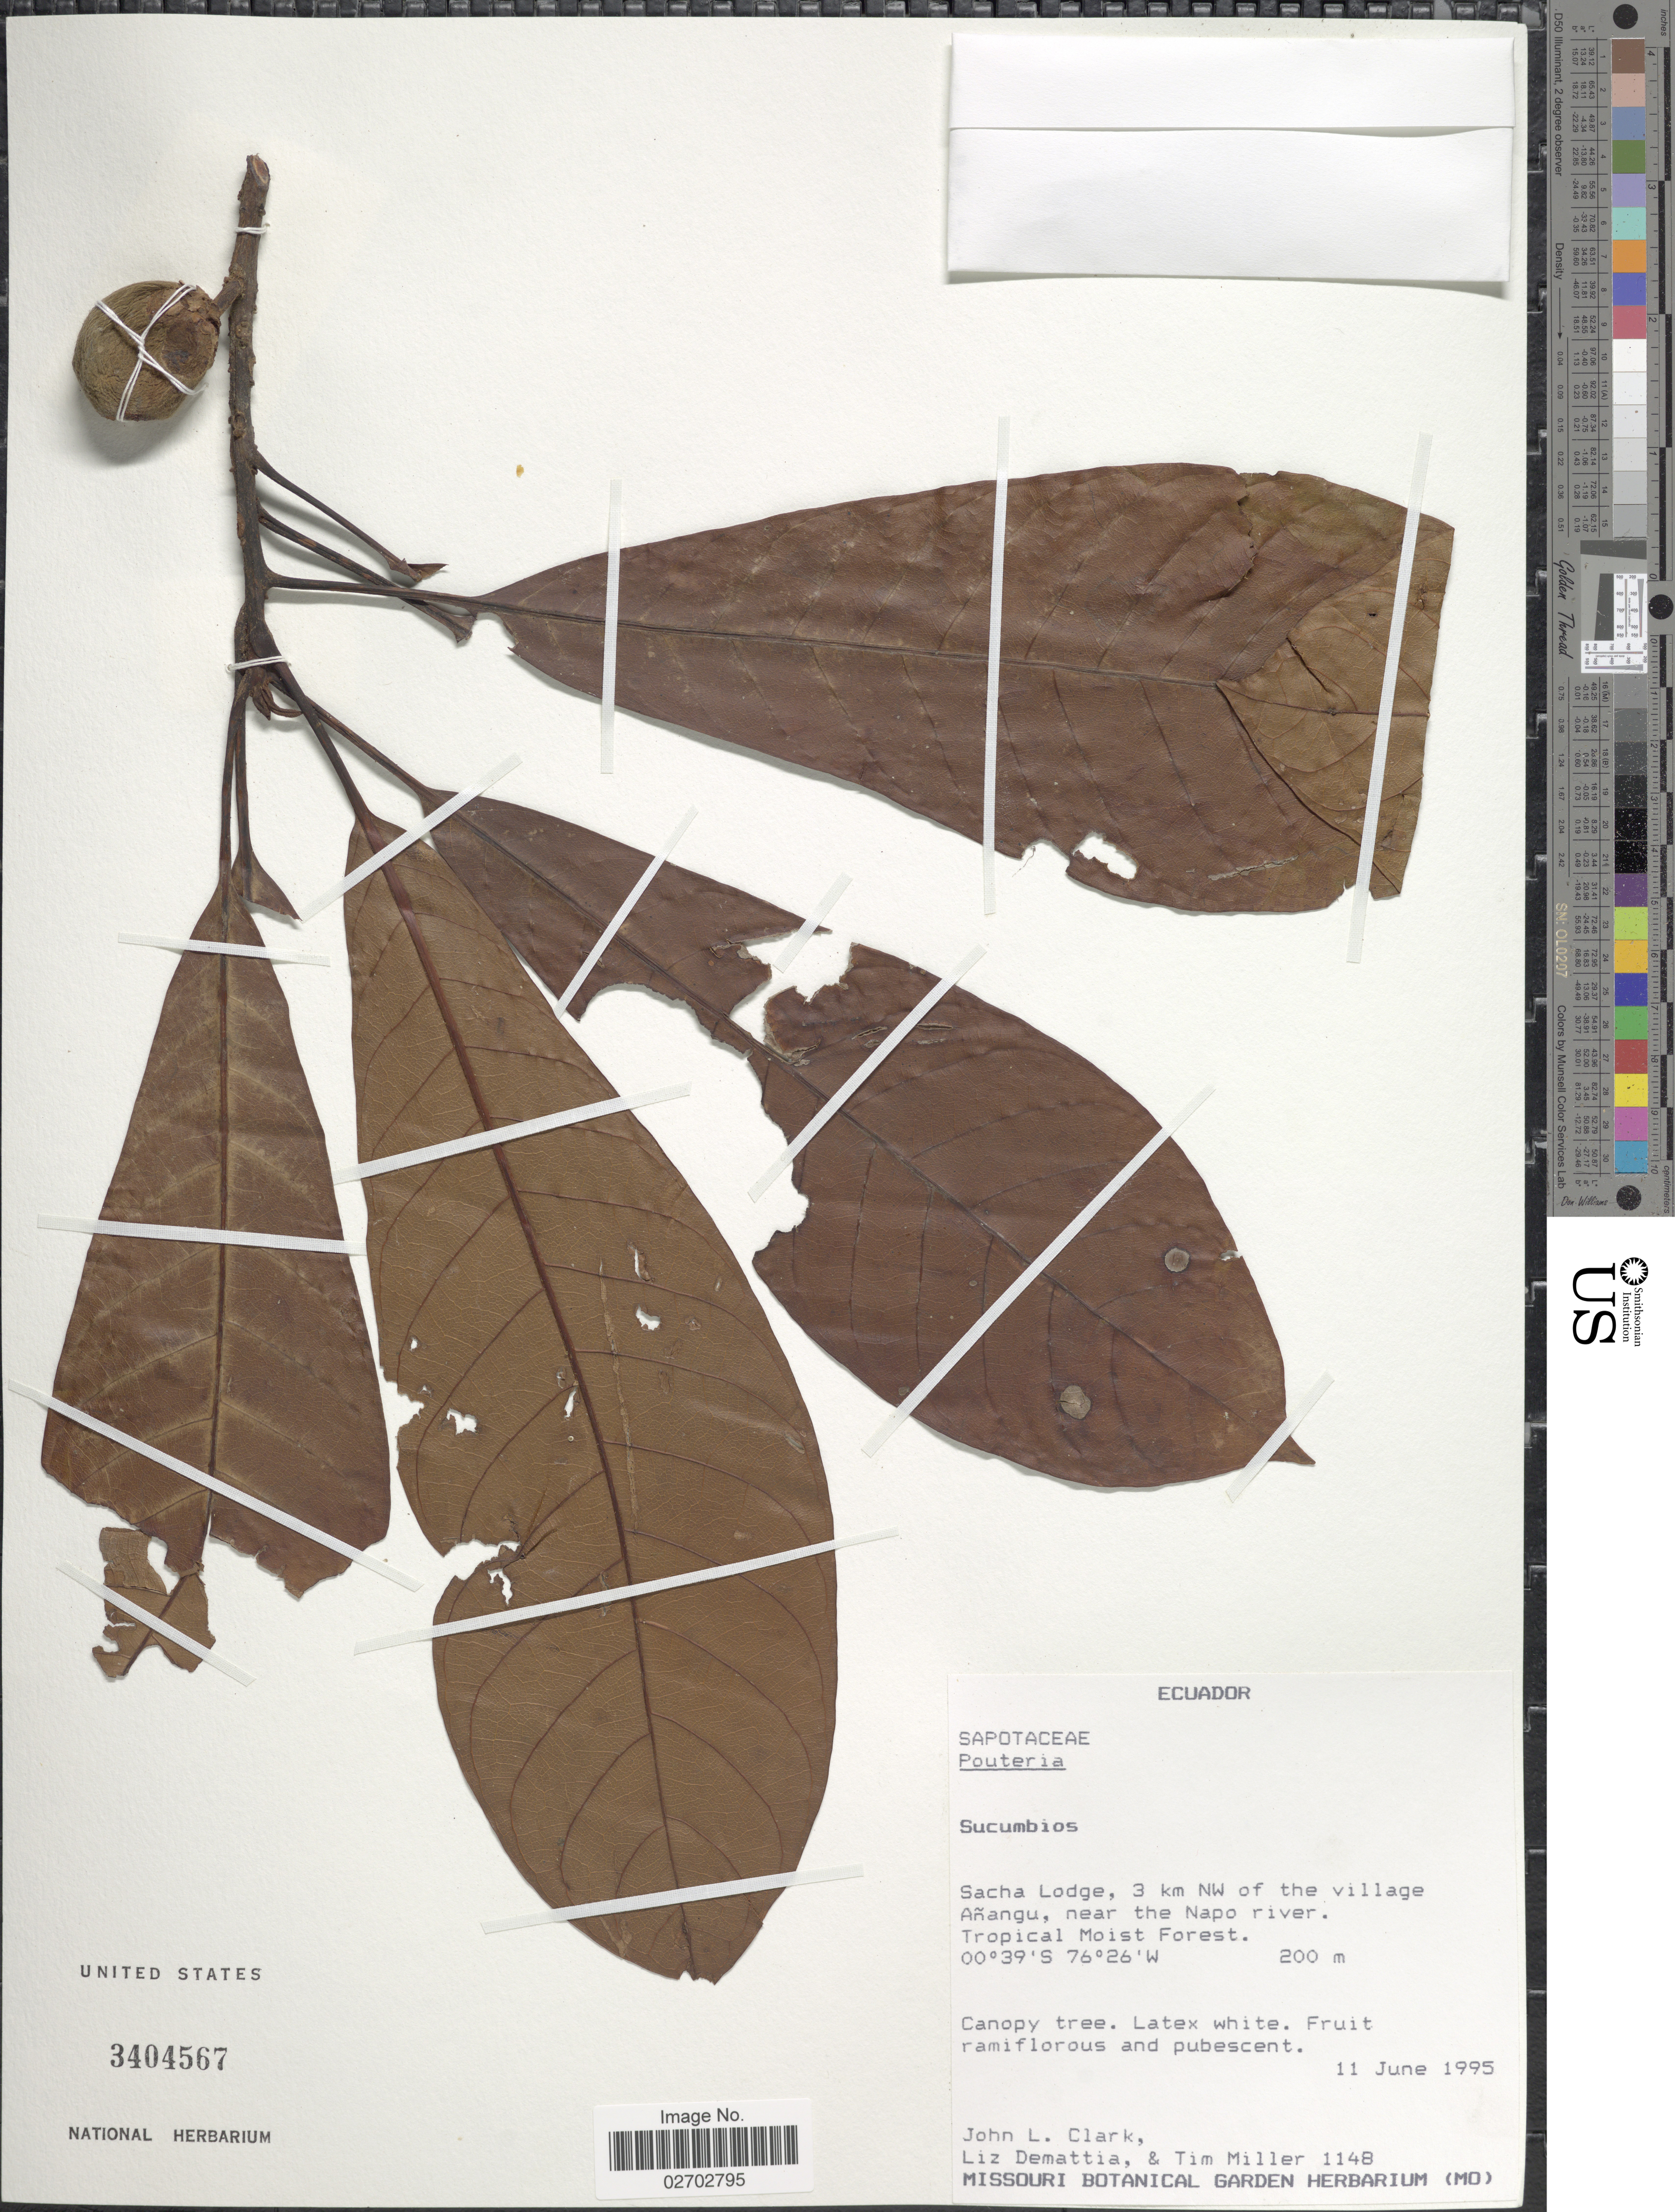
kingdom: Plantae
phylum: Tracheophyta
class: Magnoliopsida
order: Ericales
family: Sapotaceae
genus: Pouteria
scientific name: Pouteria sp.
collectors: J. L. Clark, L. Demattia & T. Miller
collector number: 1148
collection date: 1995-06-11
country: Ecuador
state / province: Sucumbíos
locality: Sacha Lodge, 3 km NW of the village Anangu, near the Napo river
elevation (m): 200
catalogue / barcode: US 3404567